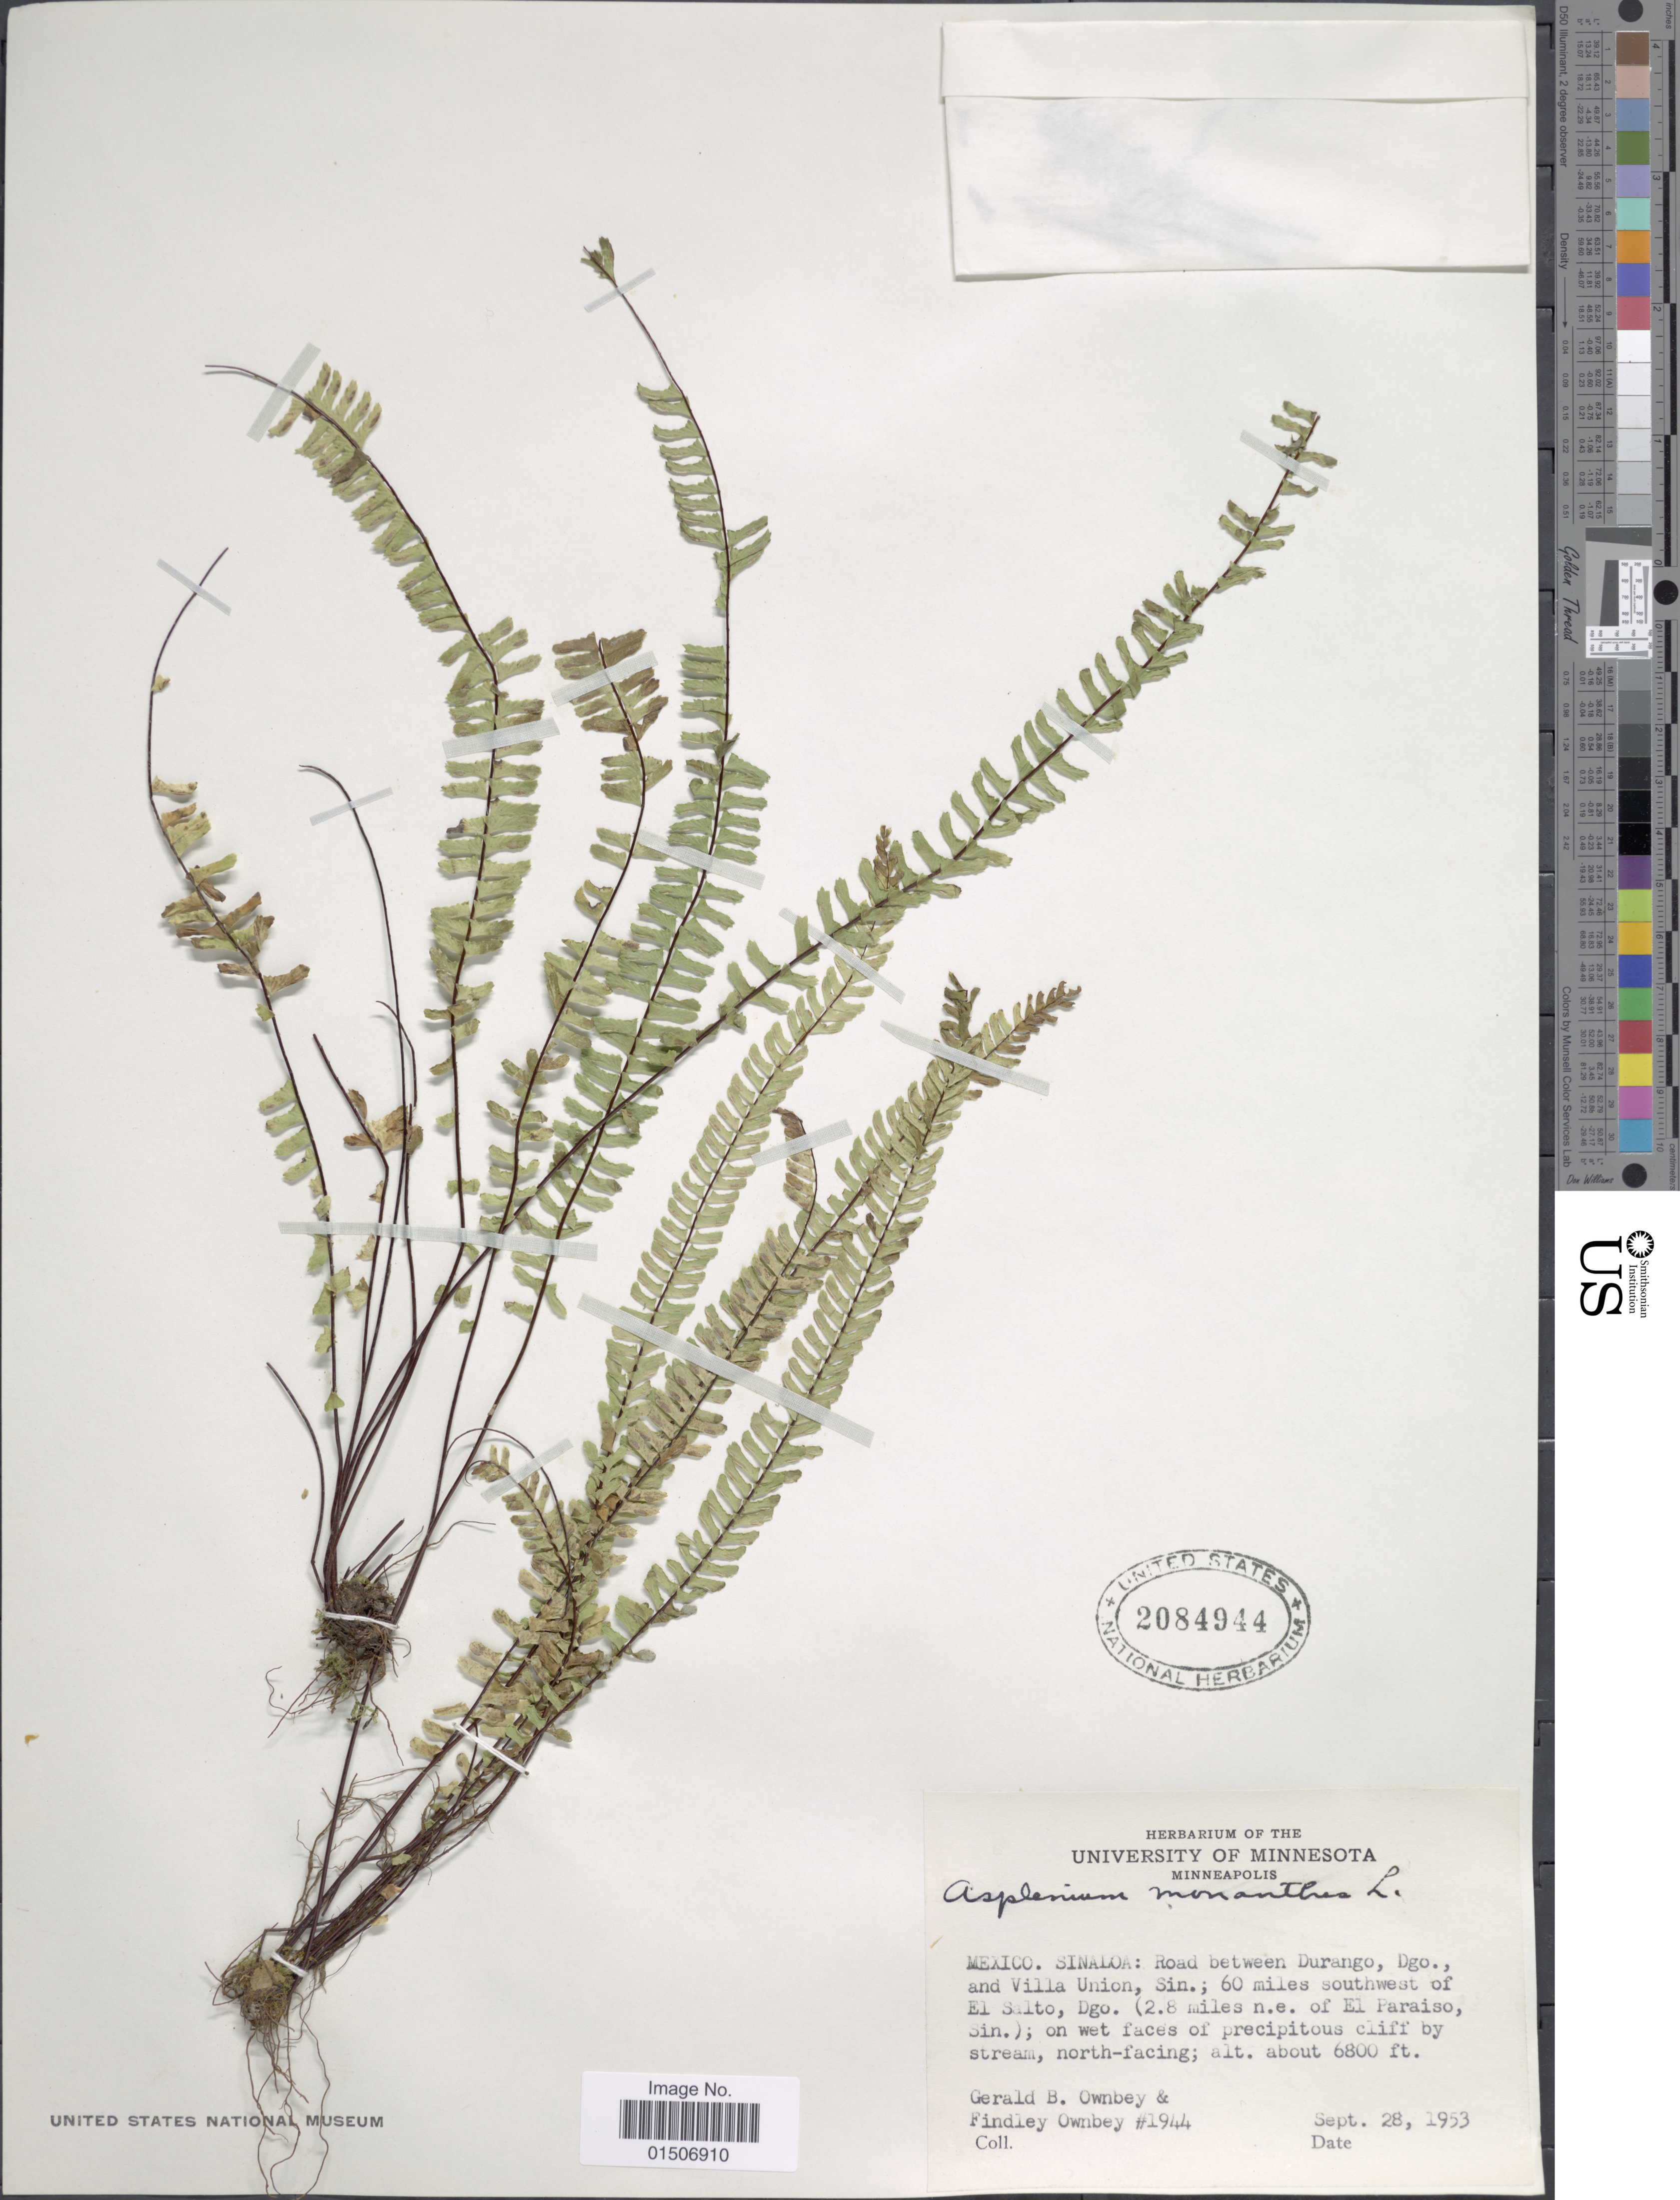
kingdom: Plantae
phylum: Tracheophyta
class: Polypodiopsida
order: Polypodiales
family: Aspleniaceae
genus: Asplenium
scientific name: Asplenium monanthes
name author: L.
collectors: G. B. Ownbey & F. Ownbey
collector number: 1944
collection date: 1953-09-28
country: Mexico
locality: Sinaloa: Road between Durango, Dgo., and Villa Union, Sin.; 60 miles southwest of El Salto, Dgo. (2.8 miles n.e. of El Paraiso, Sin); on wet faces of precipitous cliff by stream, north-facing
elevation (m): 2073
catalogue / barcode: US 2084944